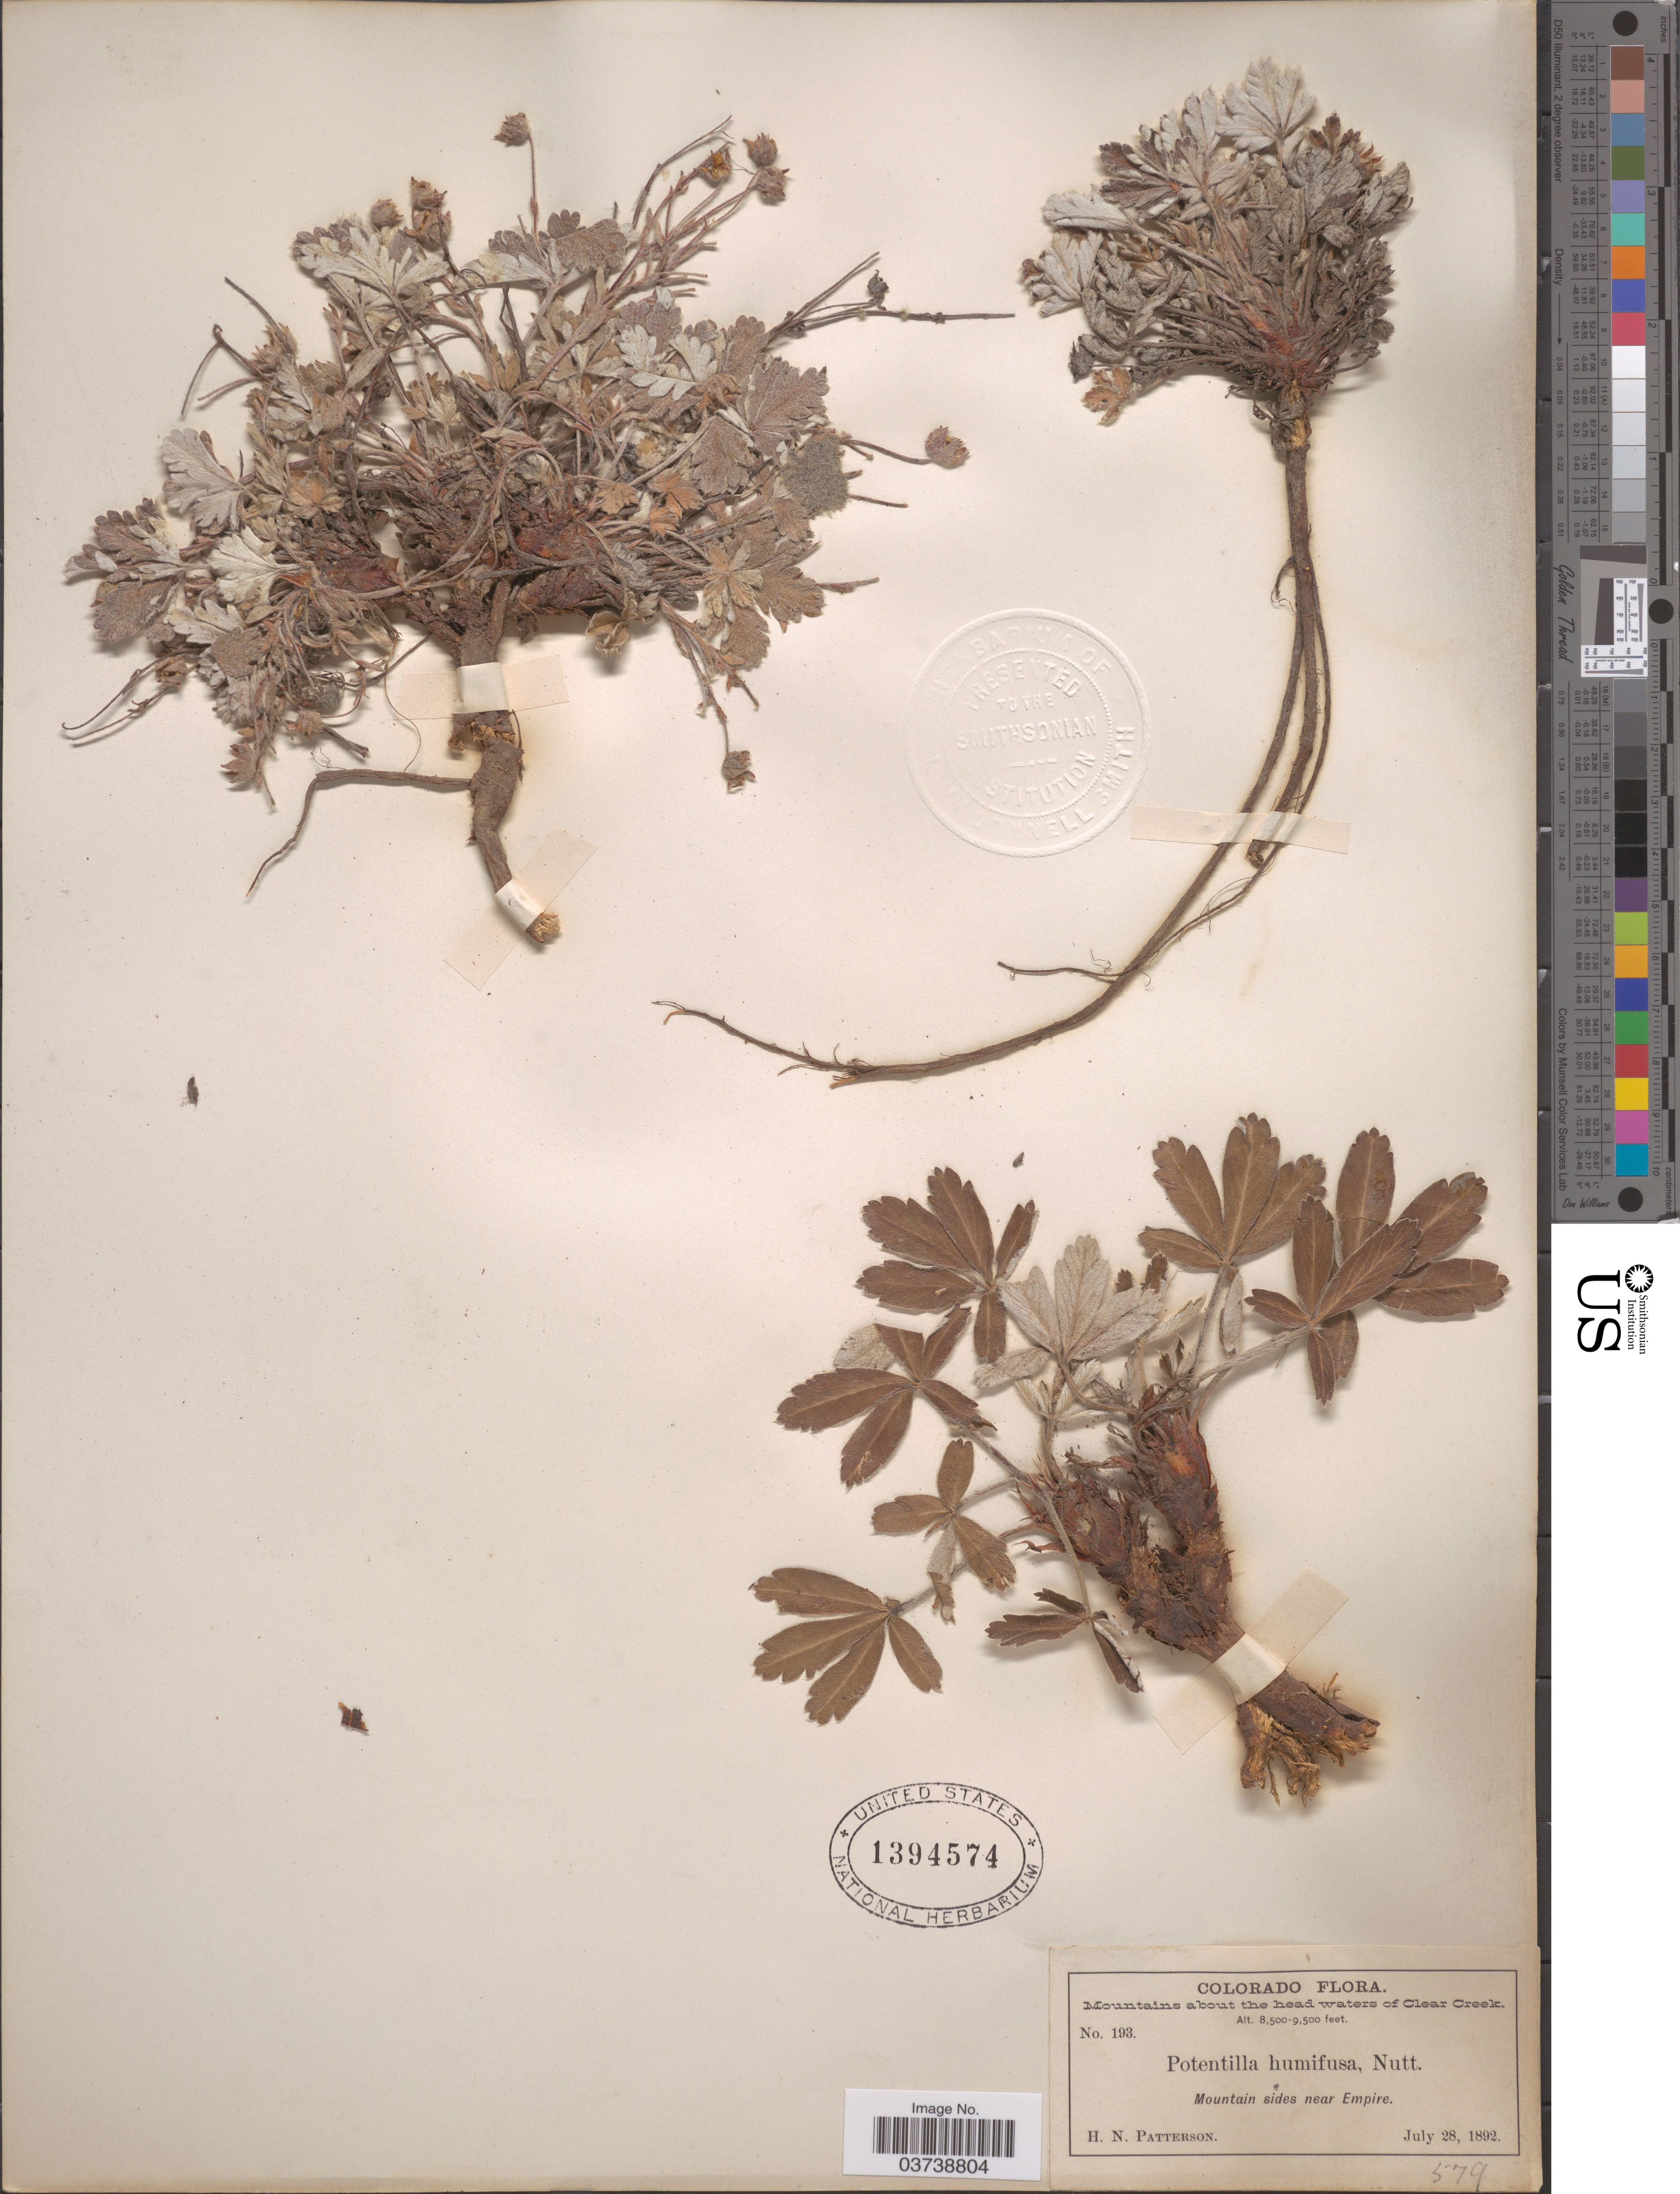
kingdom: Plantae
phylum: Tracheophyta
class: Magnoliopsida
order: Rosales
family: Rosaceae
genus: Potentilla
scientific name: Potentilla concinna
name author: Richardson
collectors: H. N. Patterson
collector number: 193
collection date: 1892-07-28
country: United States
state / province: Colorado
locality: Mountains about the head waters of Clear Creek. Mountain sides near Empire.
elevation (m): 2591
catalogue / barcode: US 1394574